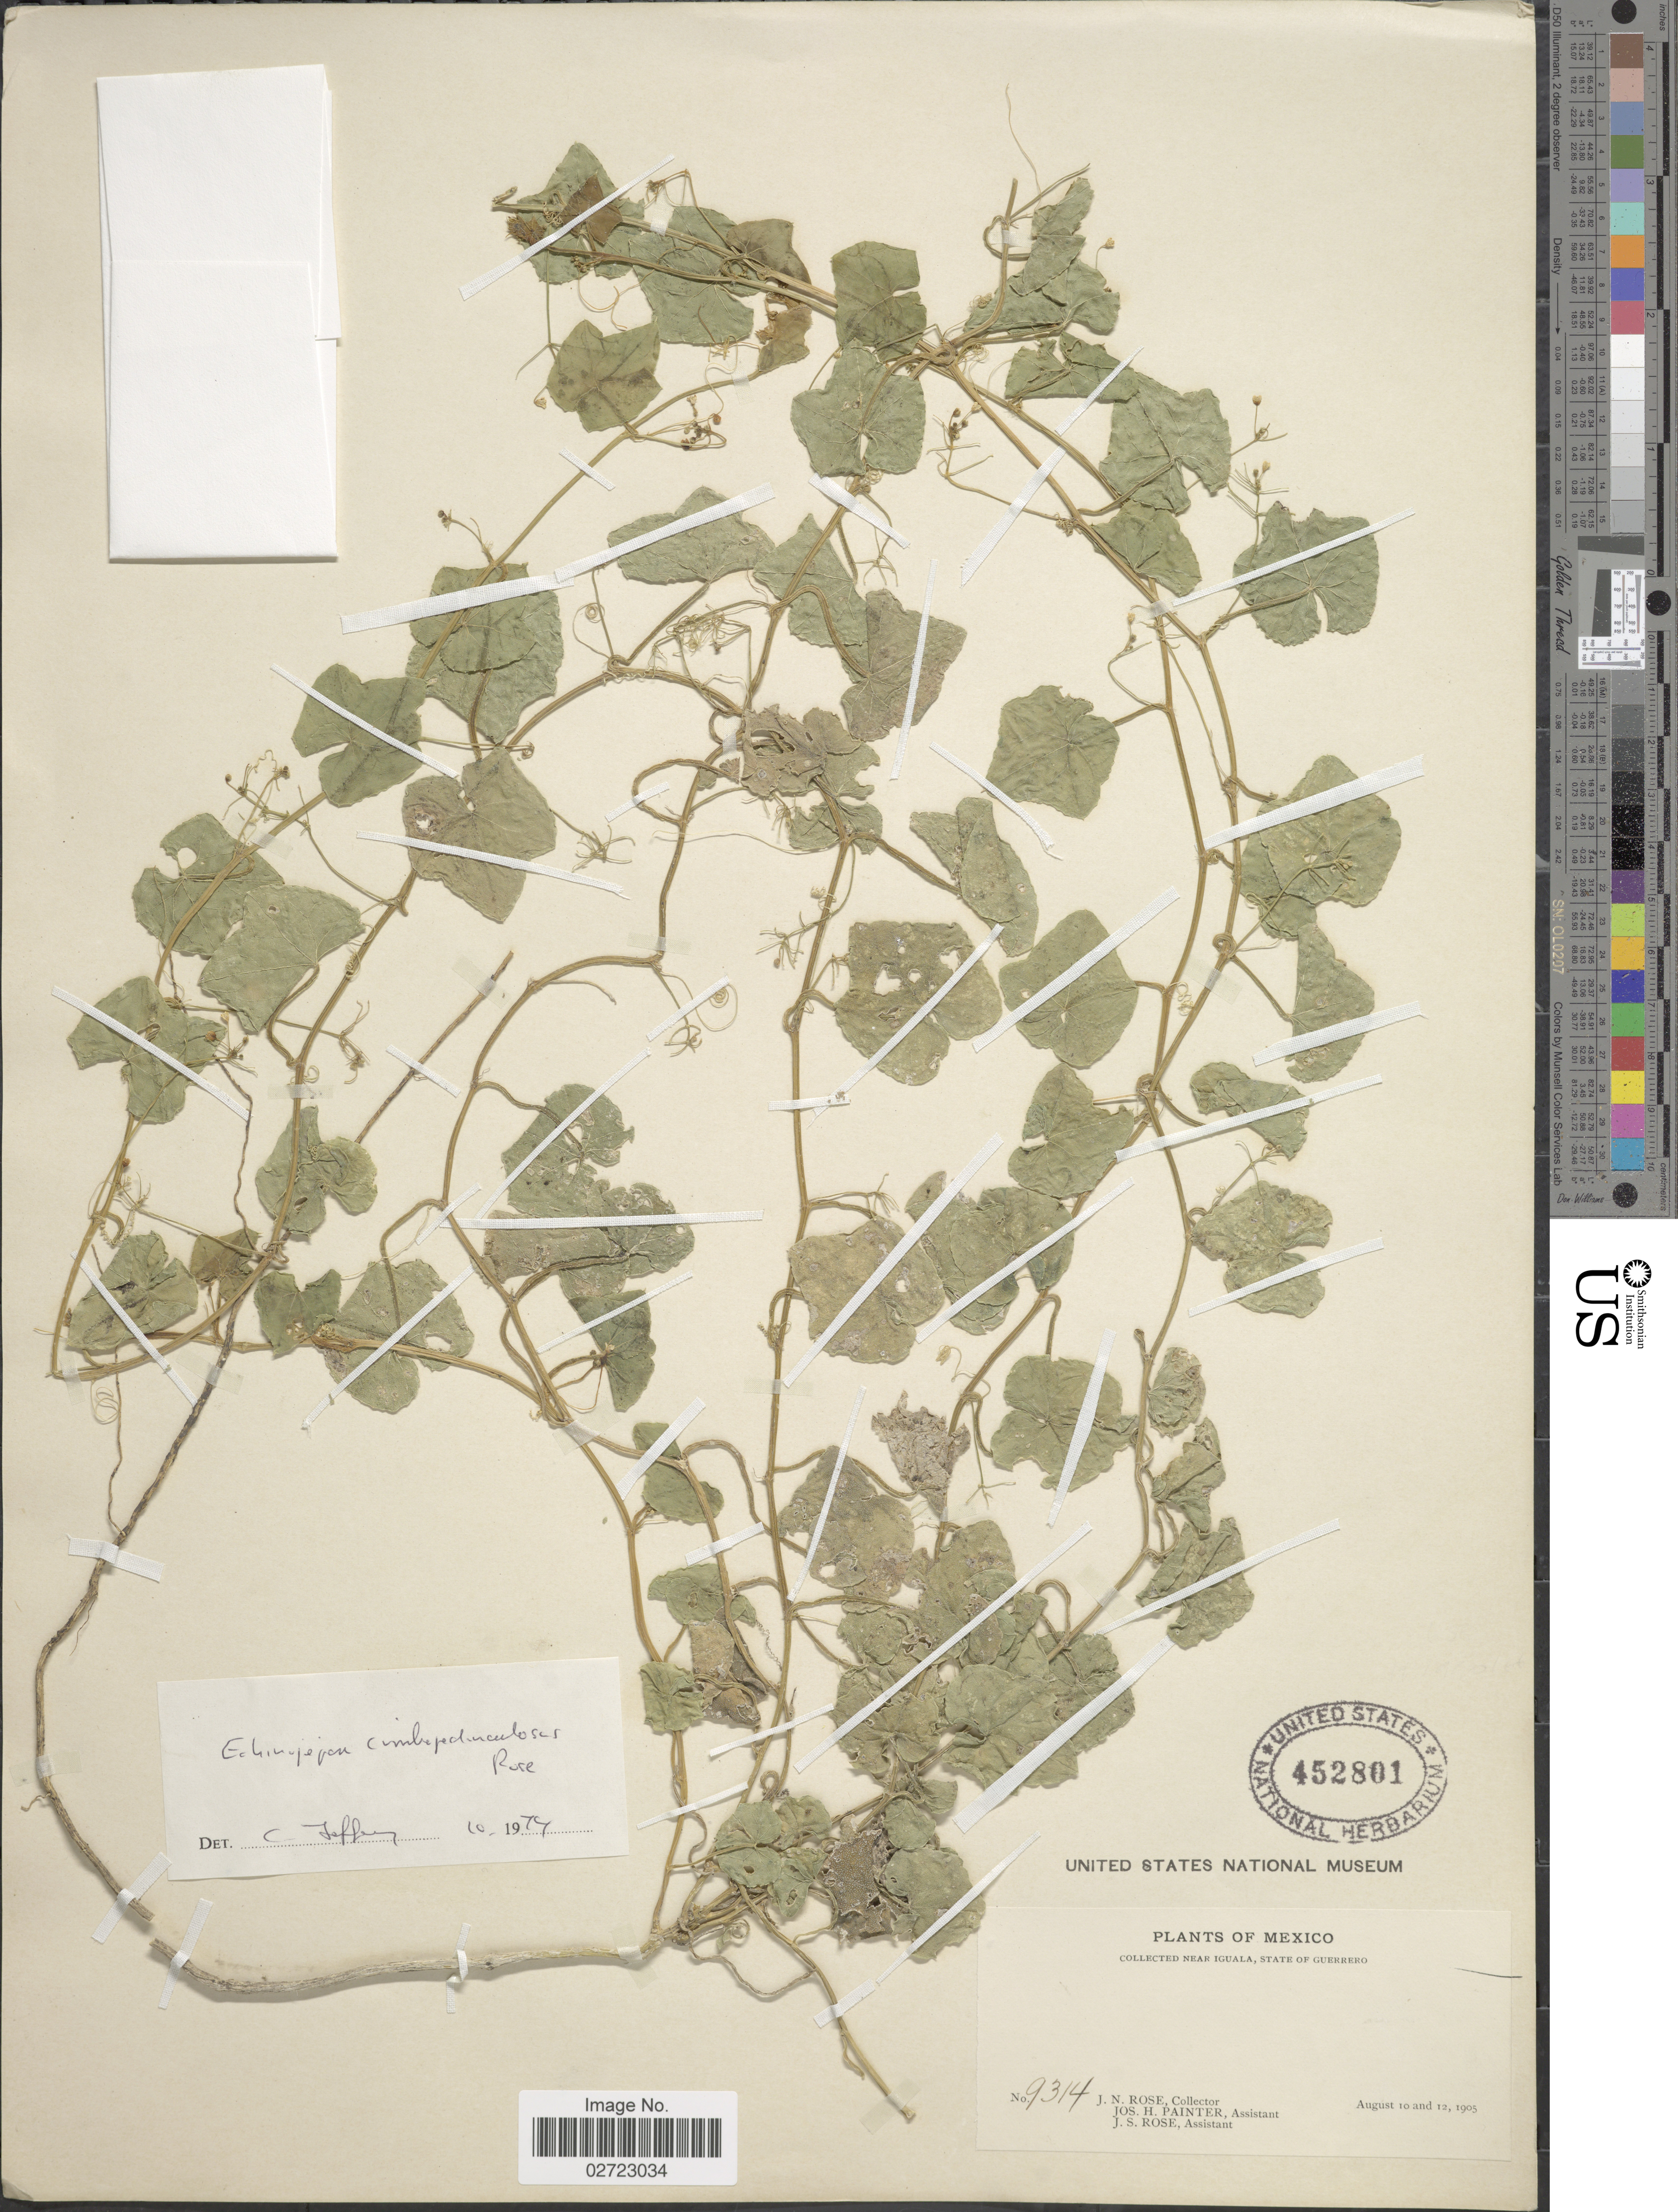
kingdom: Plantae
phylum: Tracheophyta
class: Magnoliopsida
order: Cucurbitales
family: Cucurbitaceae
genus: Echinopepon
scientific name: Echinopepon cirrhopedunculatus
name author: Rose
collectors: J. N. Rose, J. H. Painter & J. S. Rose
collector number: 9314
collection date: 1905-08-10/1905-08-12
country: Mexico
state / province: Guerrero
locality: Near Iguala.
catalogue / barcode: US 452801